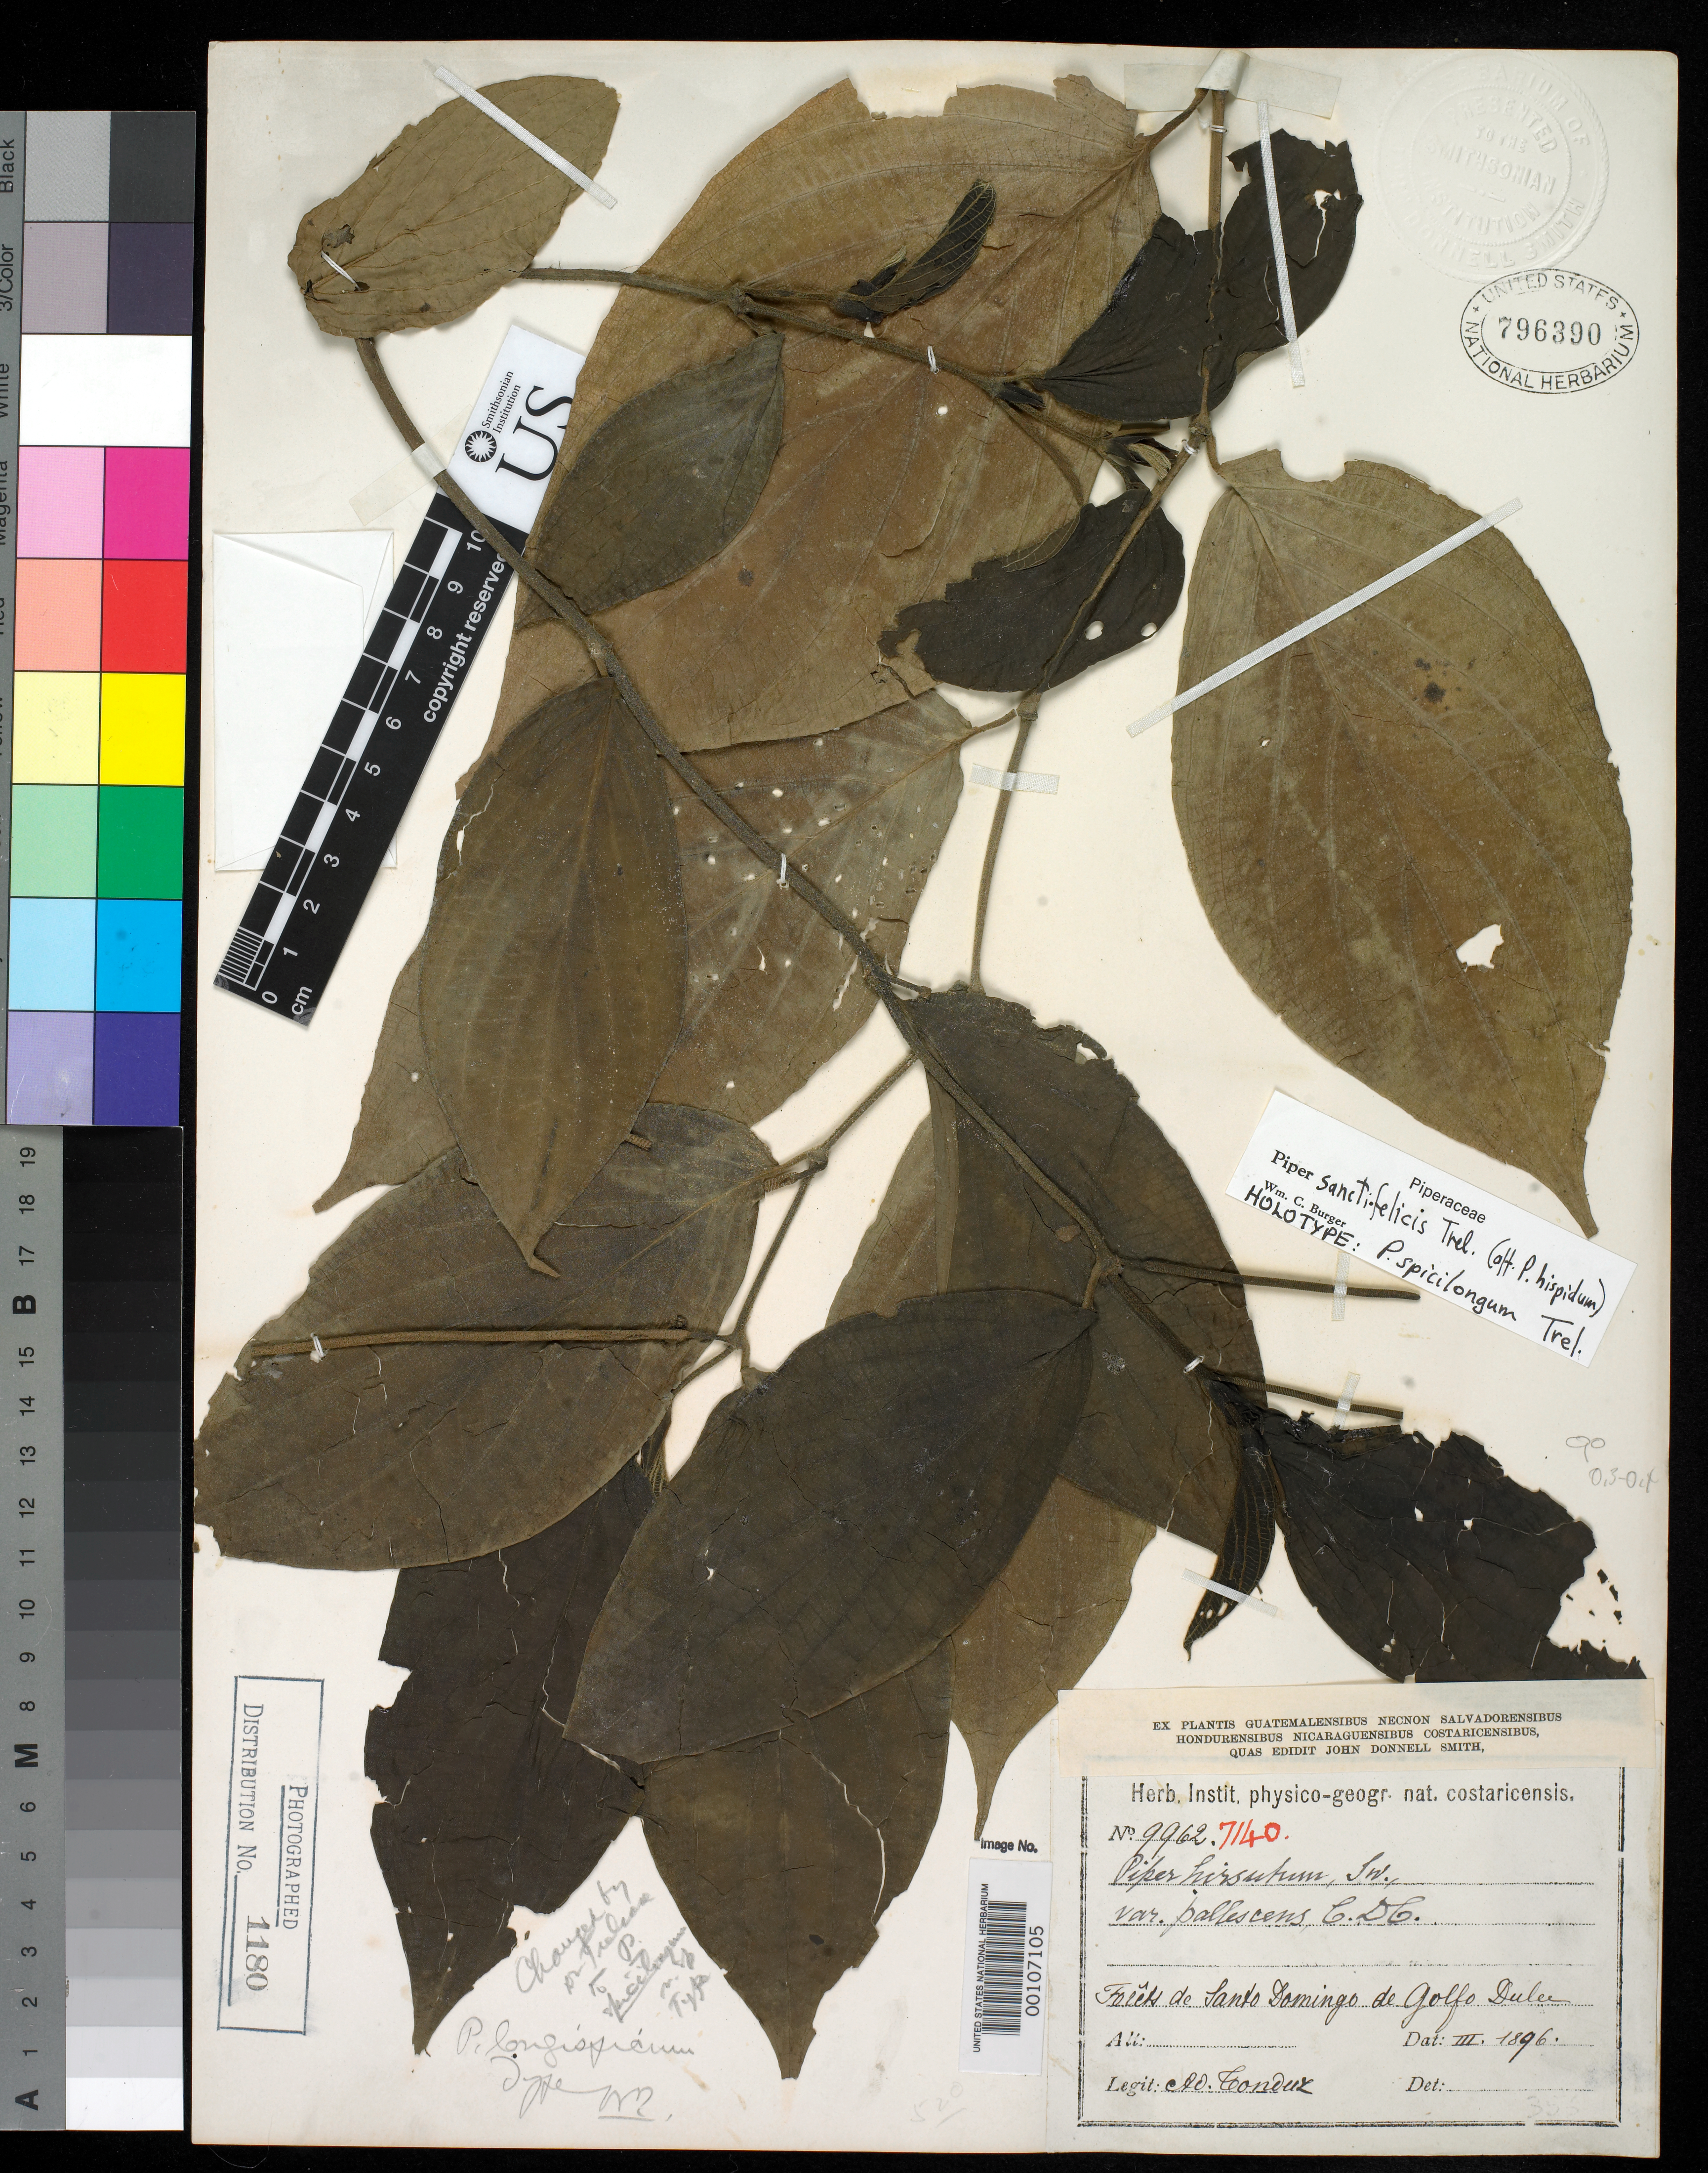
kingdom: Plantae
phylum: Tracheophyta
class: Magnoliopsida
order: Piperales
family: Piperaceae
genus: Piper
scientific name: Piper spicilongum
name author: Trel.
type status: Holotype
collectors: A. Tonduz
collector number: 9962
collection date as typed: Mar 1896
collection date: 1896-03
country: Costa Rica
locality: Santo Domingo de Golfo Dulce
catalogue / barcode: US 796390